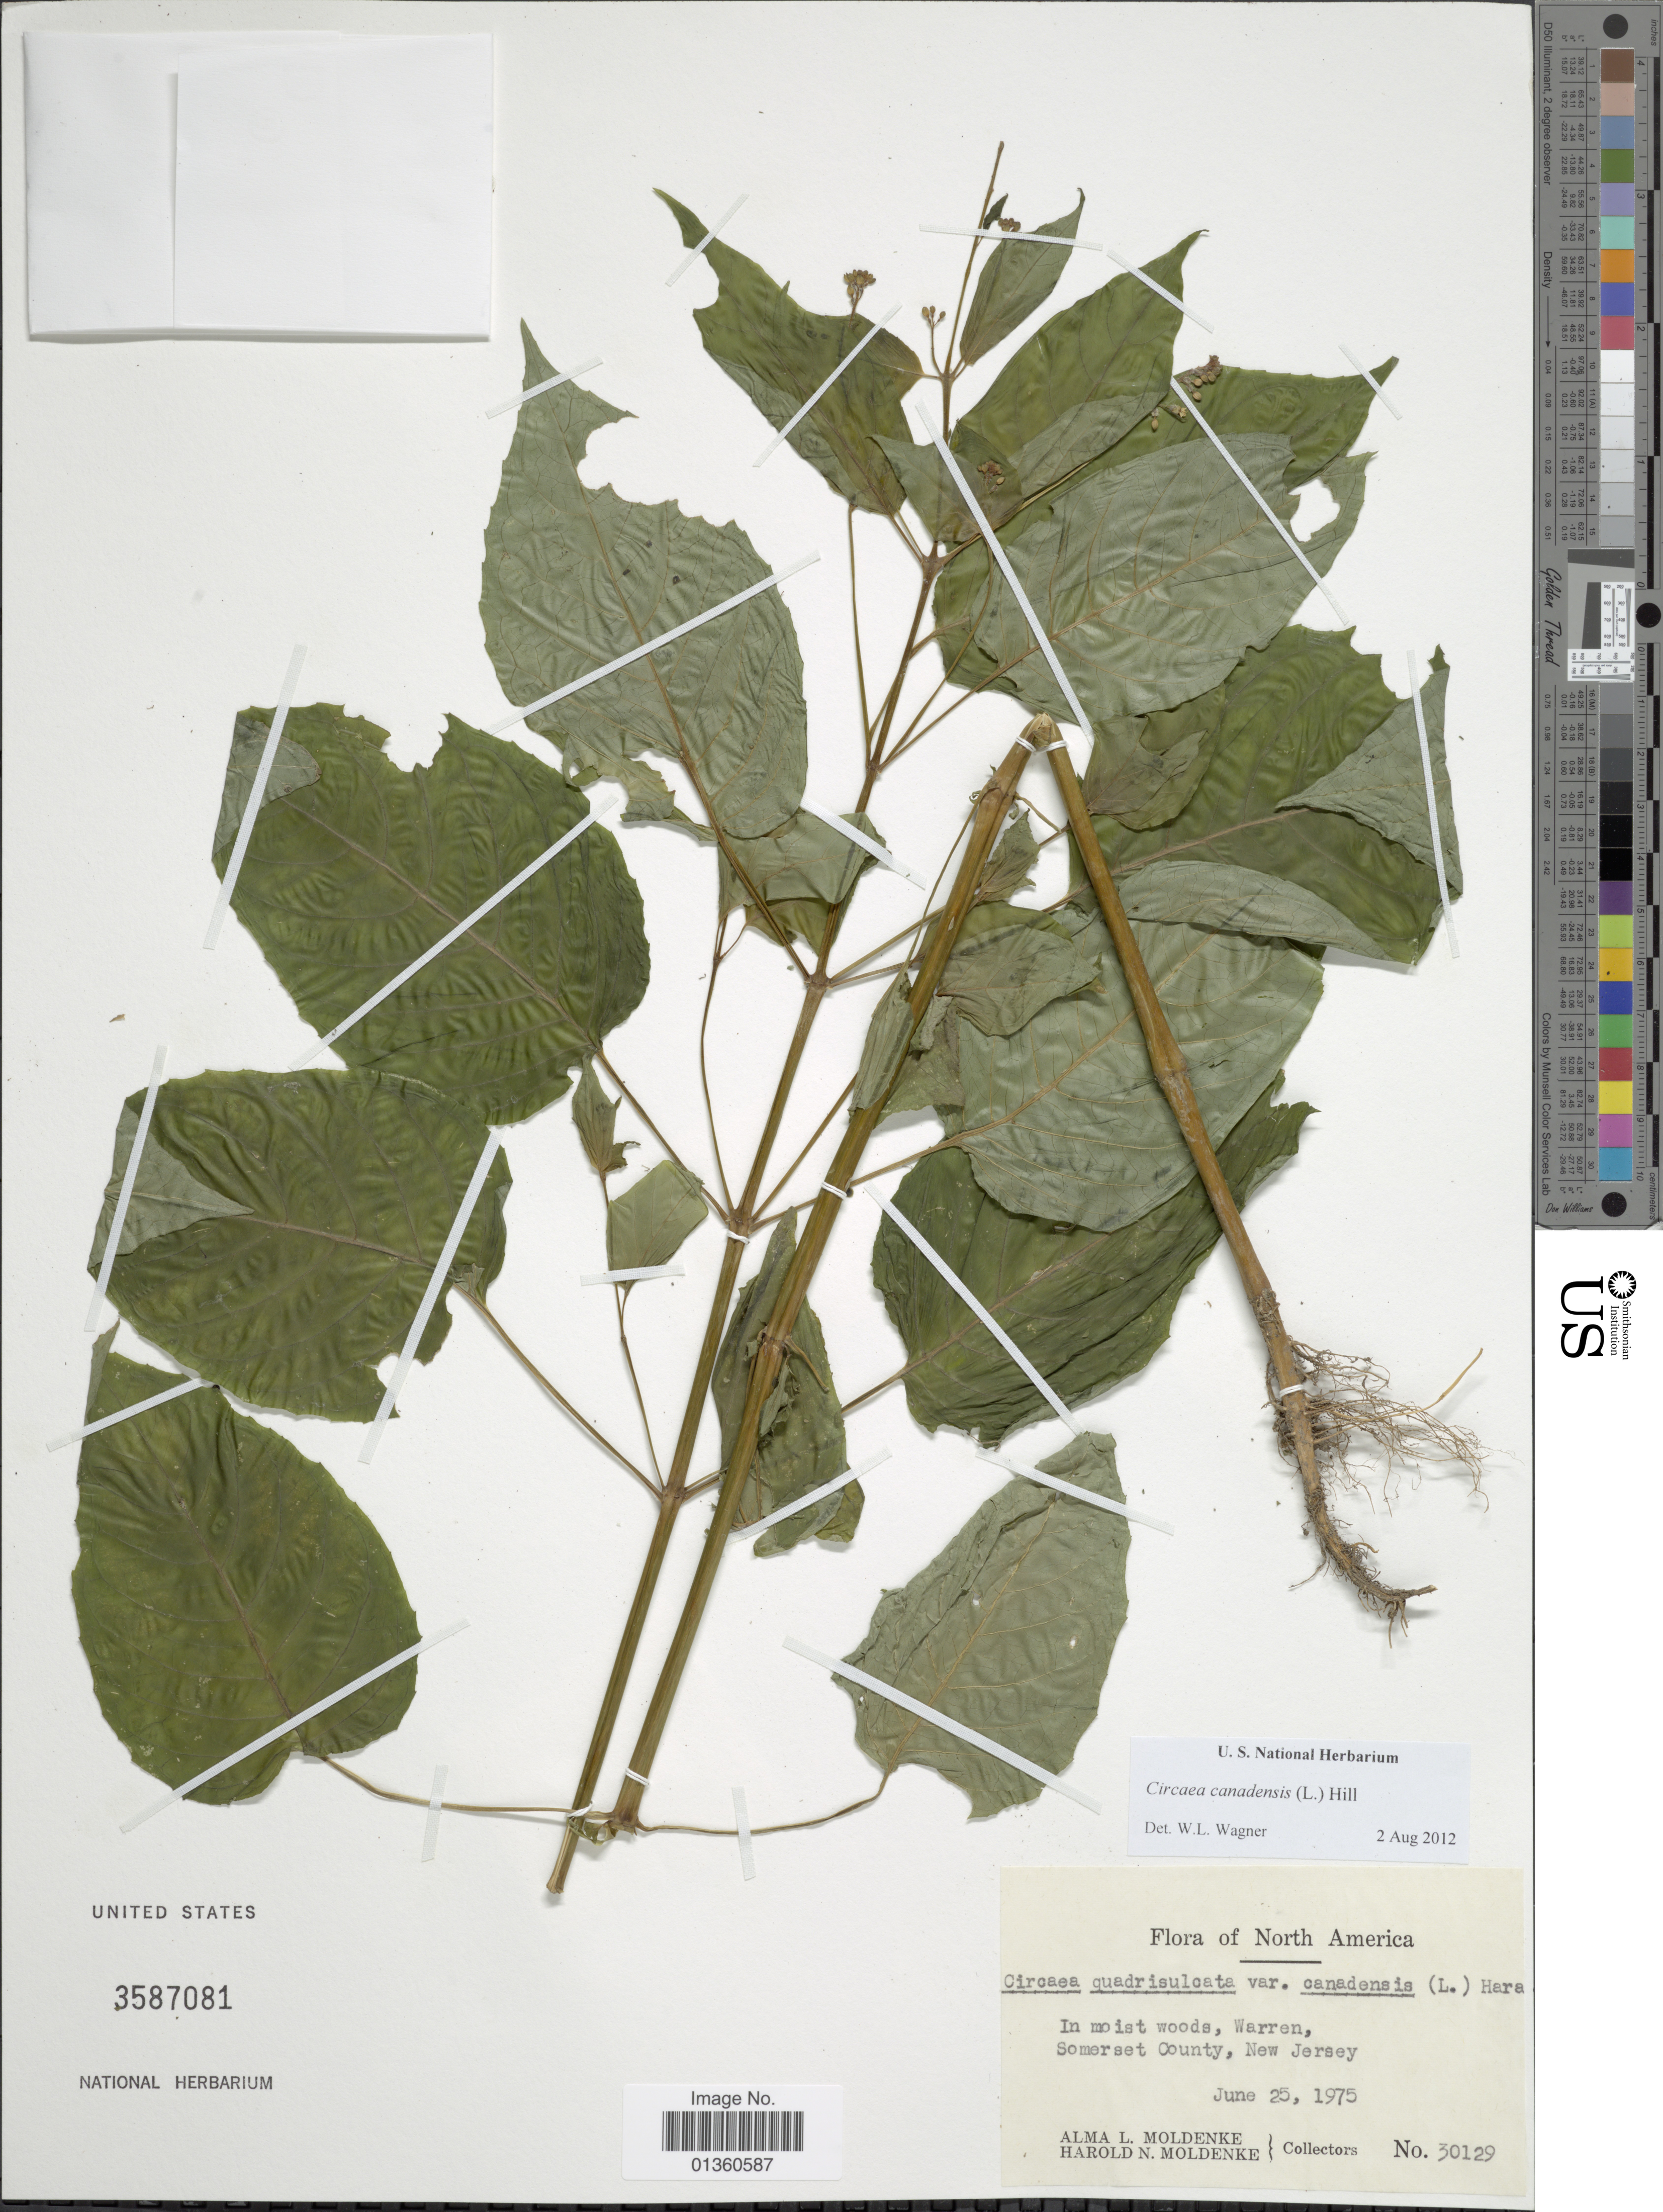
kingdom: Plantae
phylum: Tracheophyta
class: Magnoliopsida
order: Myrtales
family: Onagraceae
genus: Circaea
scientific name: Circaea canadensis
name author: (L.) Hill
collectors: A. L. Moldenke & H. N. Moldenke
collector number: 30129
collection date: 1975-06-25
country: United States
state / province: New Jersey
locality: North America. In moist woods, Warren, Somerset County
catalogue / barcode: US 3587081